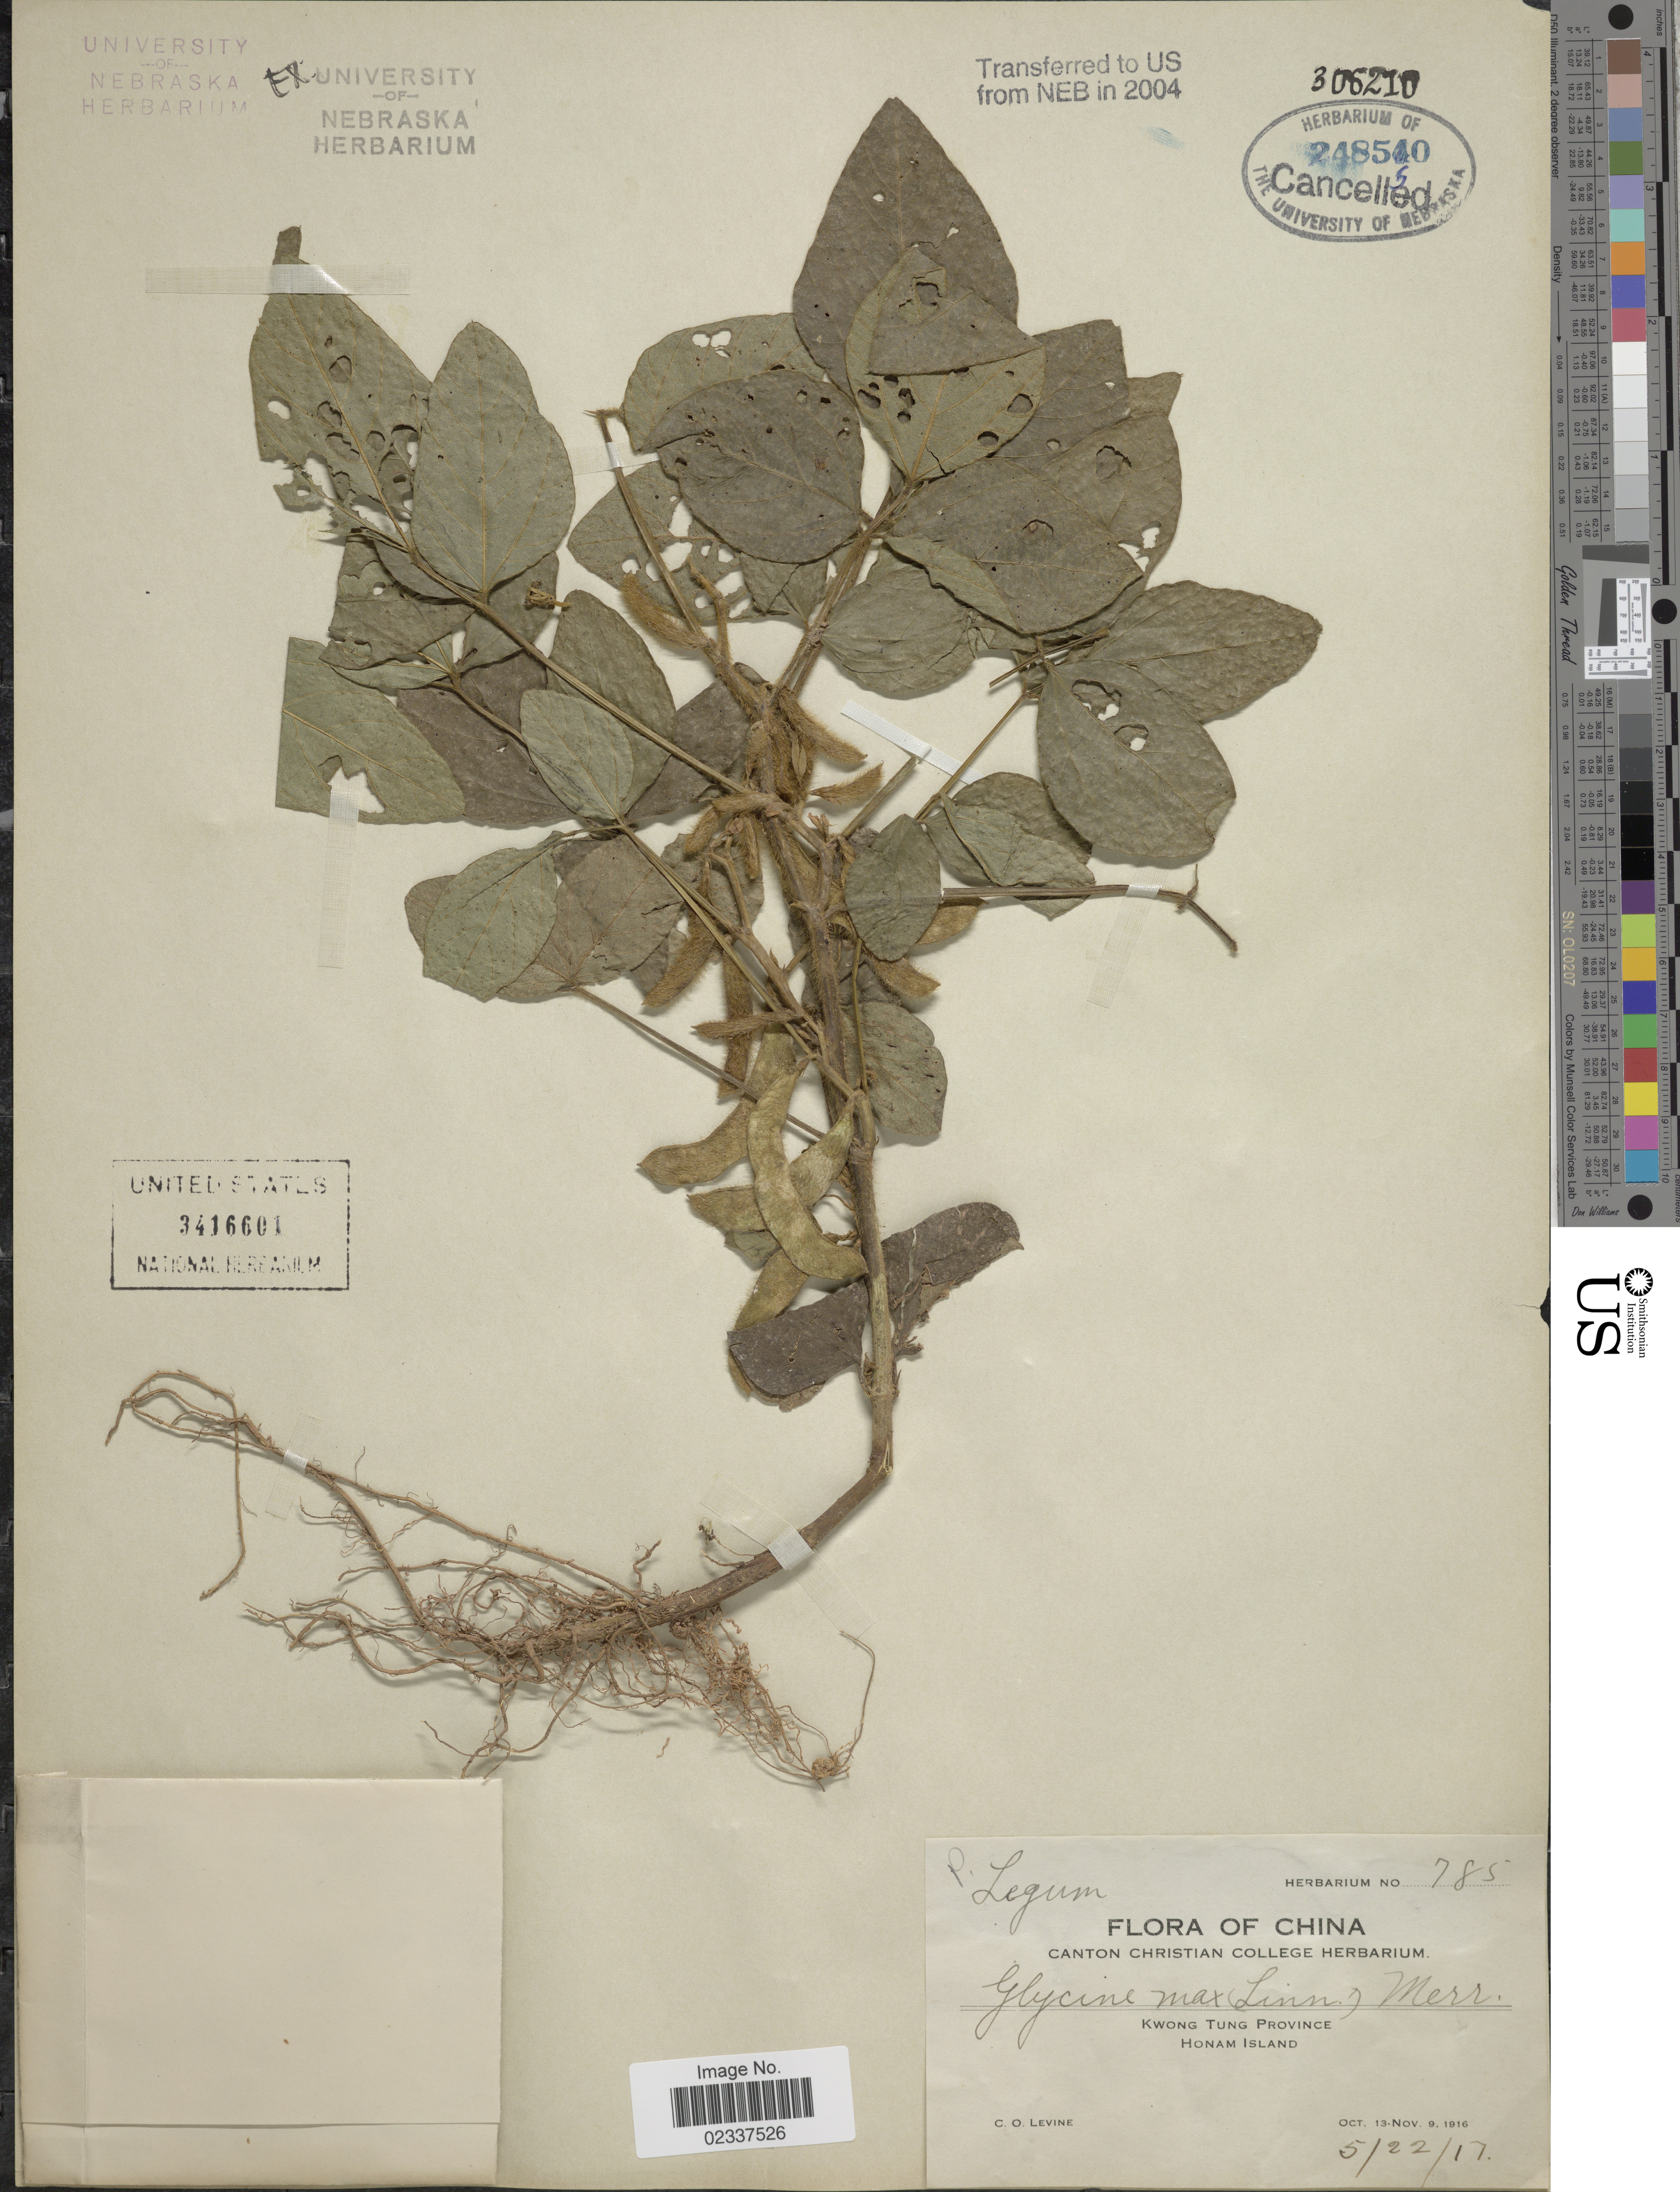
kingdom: Plantae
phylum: Tracheophyta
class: Magnoliopsida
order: Fabales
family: Fabaceae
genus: Glycine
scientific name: Glycine max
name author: (L.) Merr.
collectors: C. O. Levine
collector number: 785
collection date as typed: Transcribed d/m/y: 22/5/17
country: China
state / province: Guangdong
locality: Kwong Tung Province, Honam Island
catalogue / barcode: US 3416601